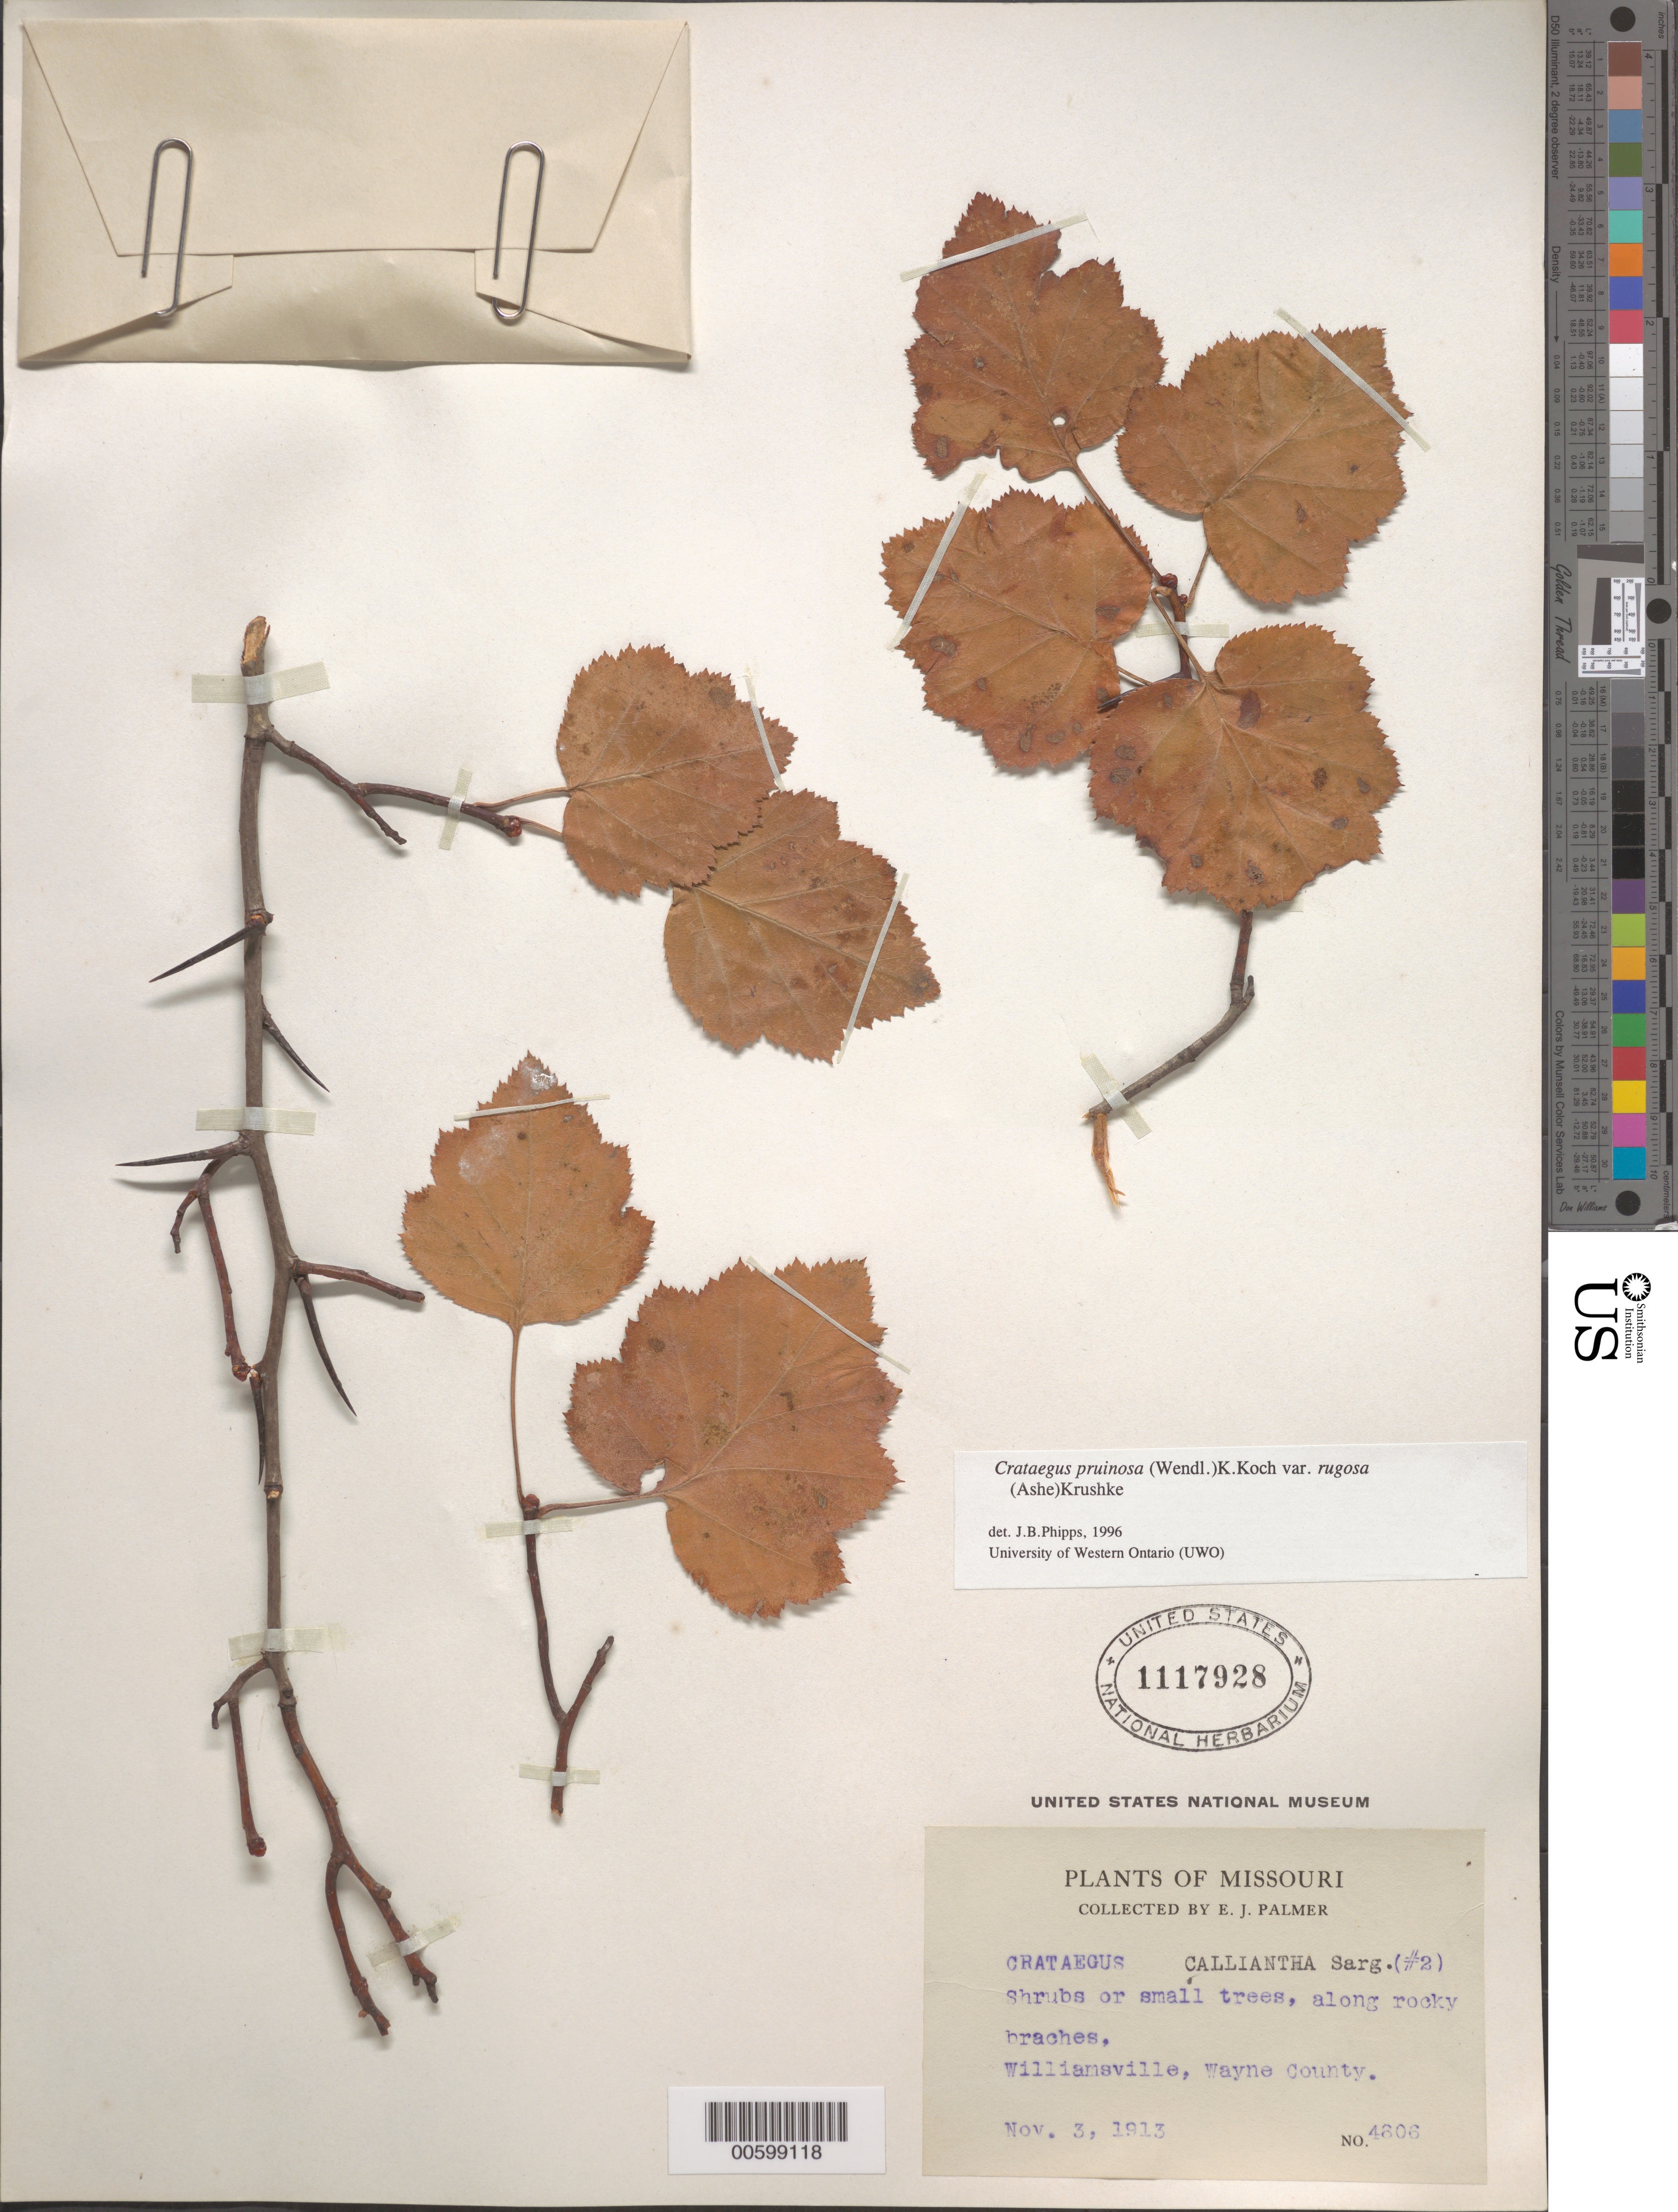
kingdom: Plantae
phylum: Tracheophyta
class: Magnoliopsida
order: Rosales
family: Rosaceae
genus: Crataegus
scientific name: Crataegus pruinosa var. rugosa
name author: (Ashe) Kruschke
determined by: Phipps, James B., (UWO), University of Western Ontario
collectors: E. J. Palmer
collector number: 4806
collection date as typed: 03 Nov 1913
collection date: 1913-11-03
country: United States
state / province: Missouri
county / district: Wayne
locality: Williamsville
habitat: Along rocky branches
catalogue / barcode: US 1117928